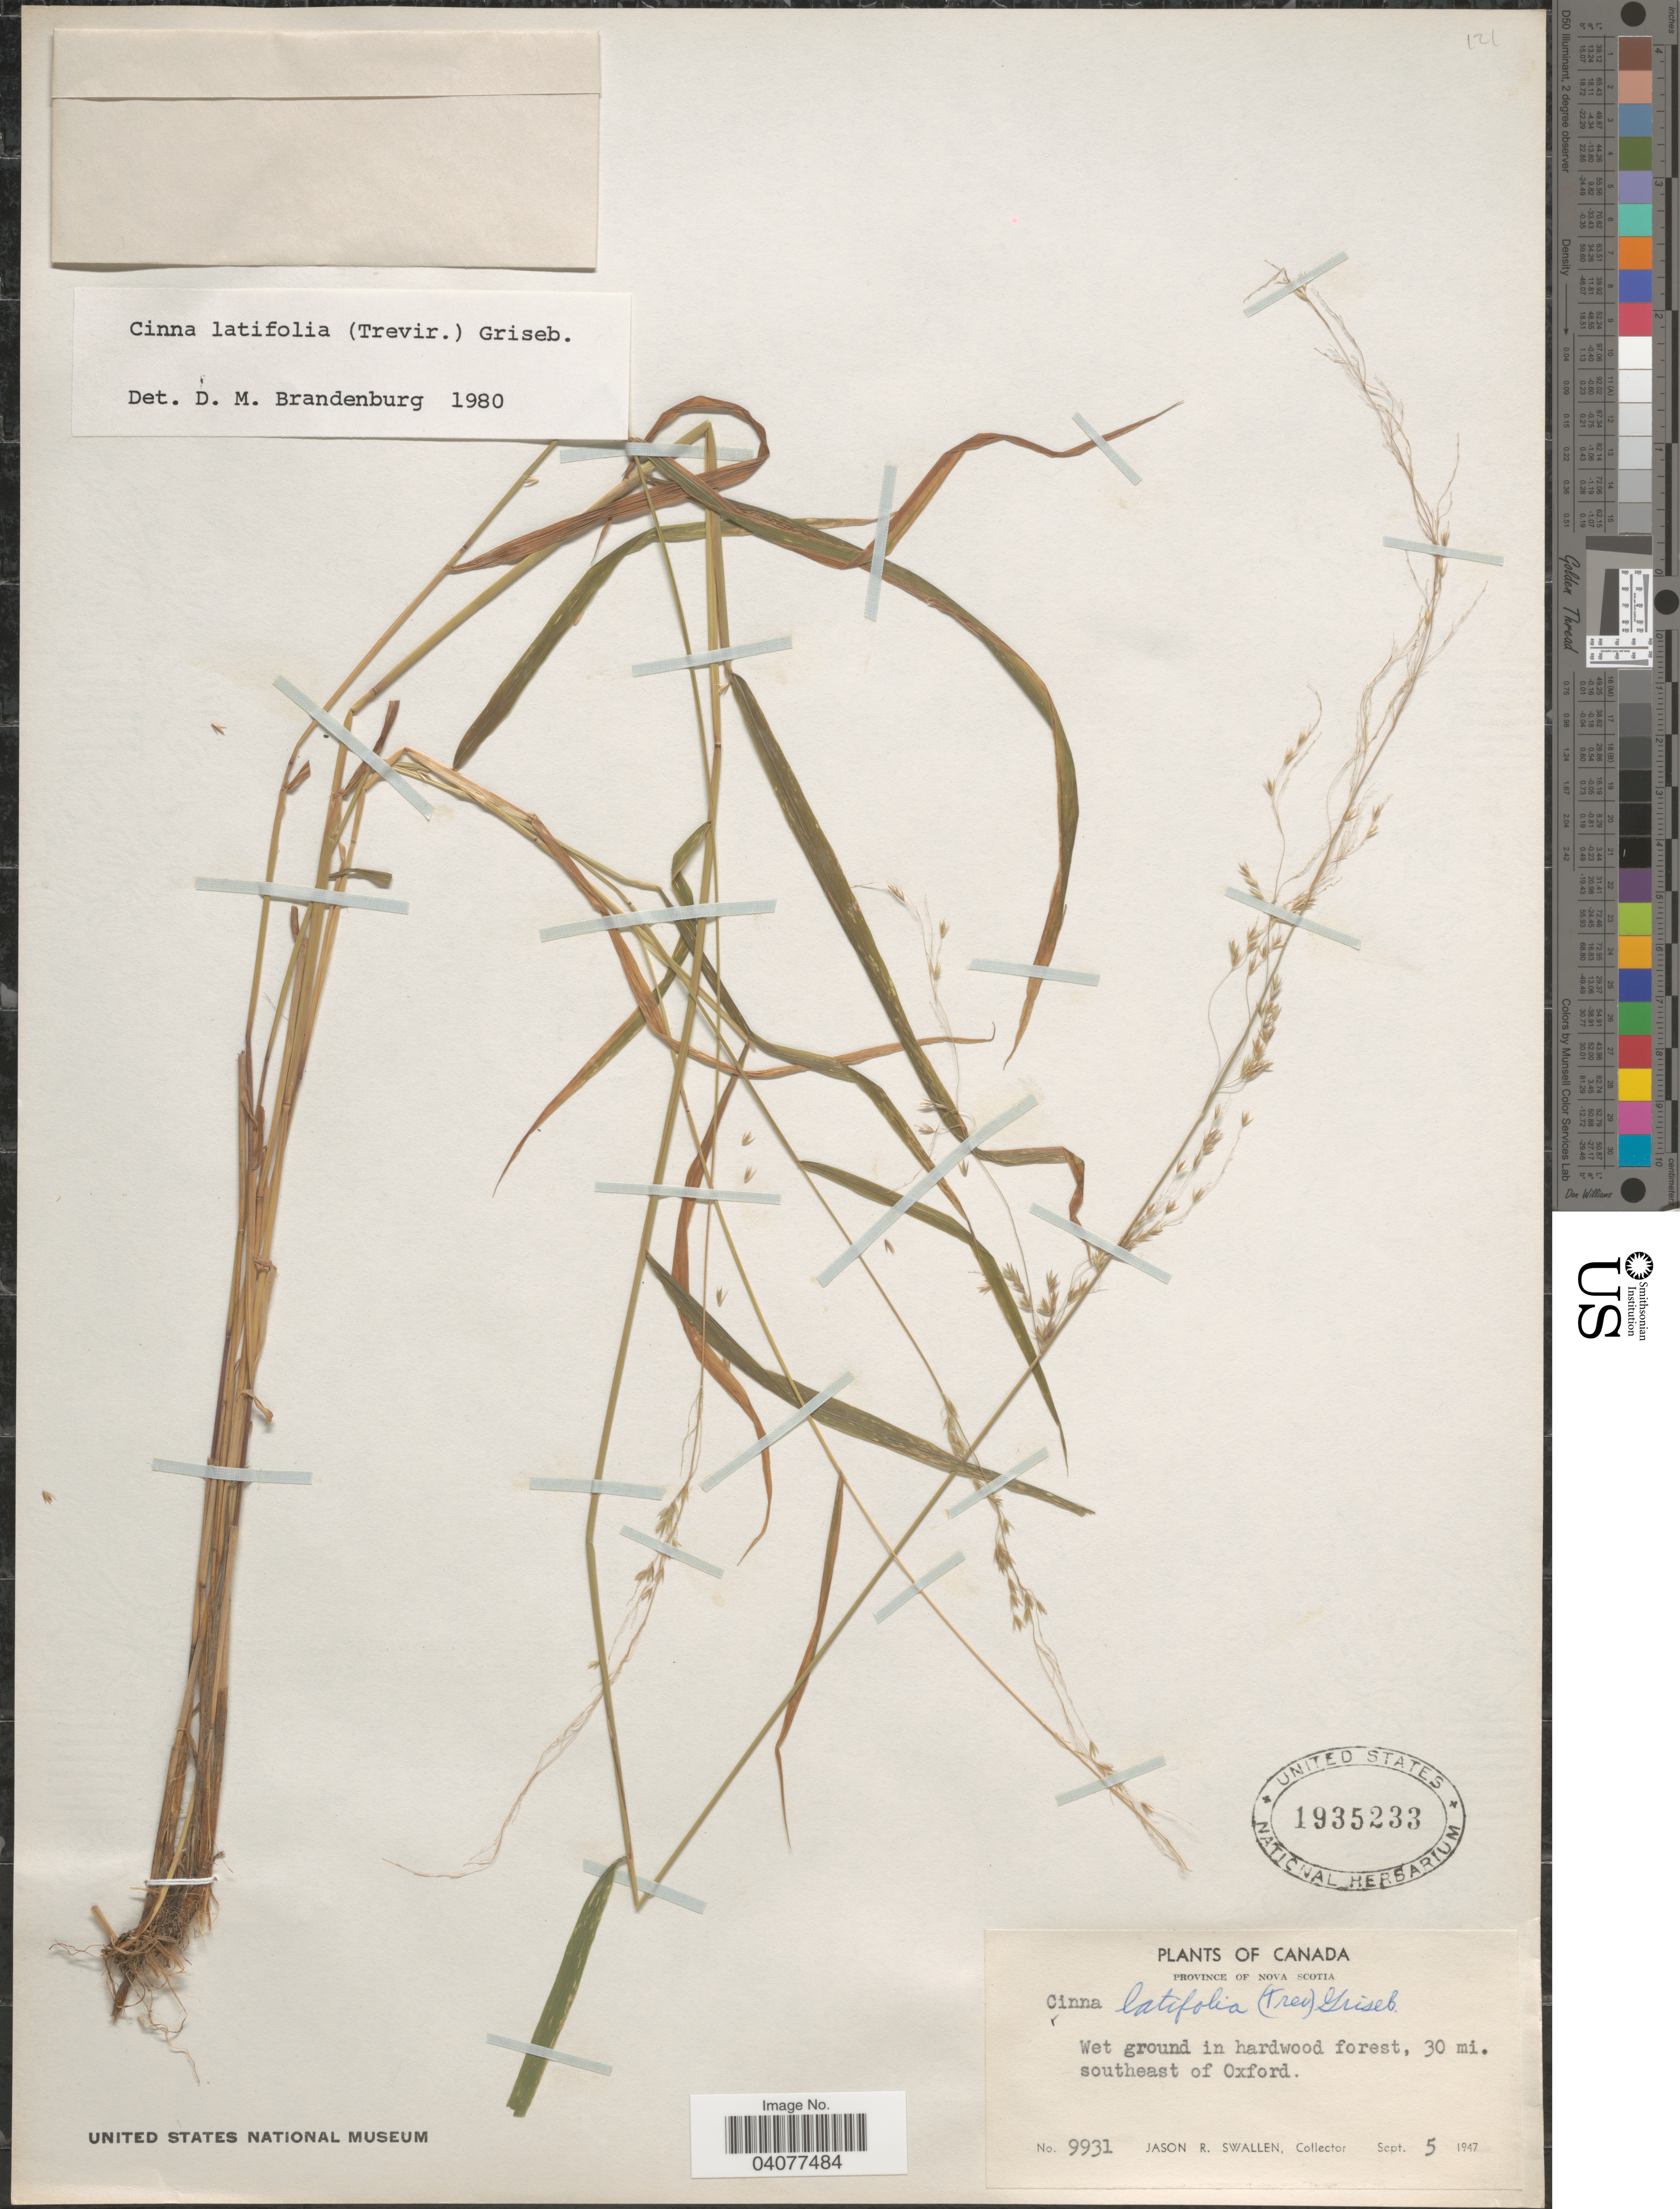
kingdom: Plantae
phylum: Tracheophyta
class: Liliopsida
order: Poales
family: Poaceae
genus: Cinna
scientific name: Cinna latifolia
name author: (Trevir. ex Goeppert) Griseb.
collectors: J. R. Swallen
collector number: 9931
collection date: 1947-09-05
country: Canada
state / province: Nova Scotia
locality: Wet ground in hardwood forest, 30 mi. southeast of Oxford.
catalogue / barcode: US 1935233